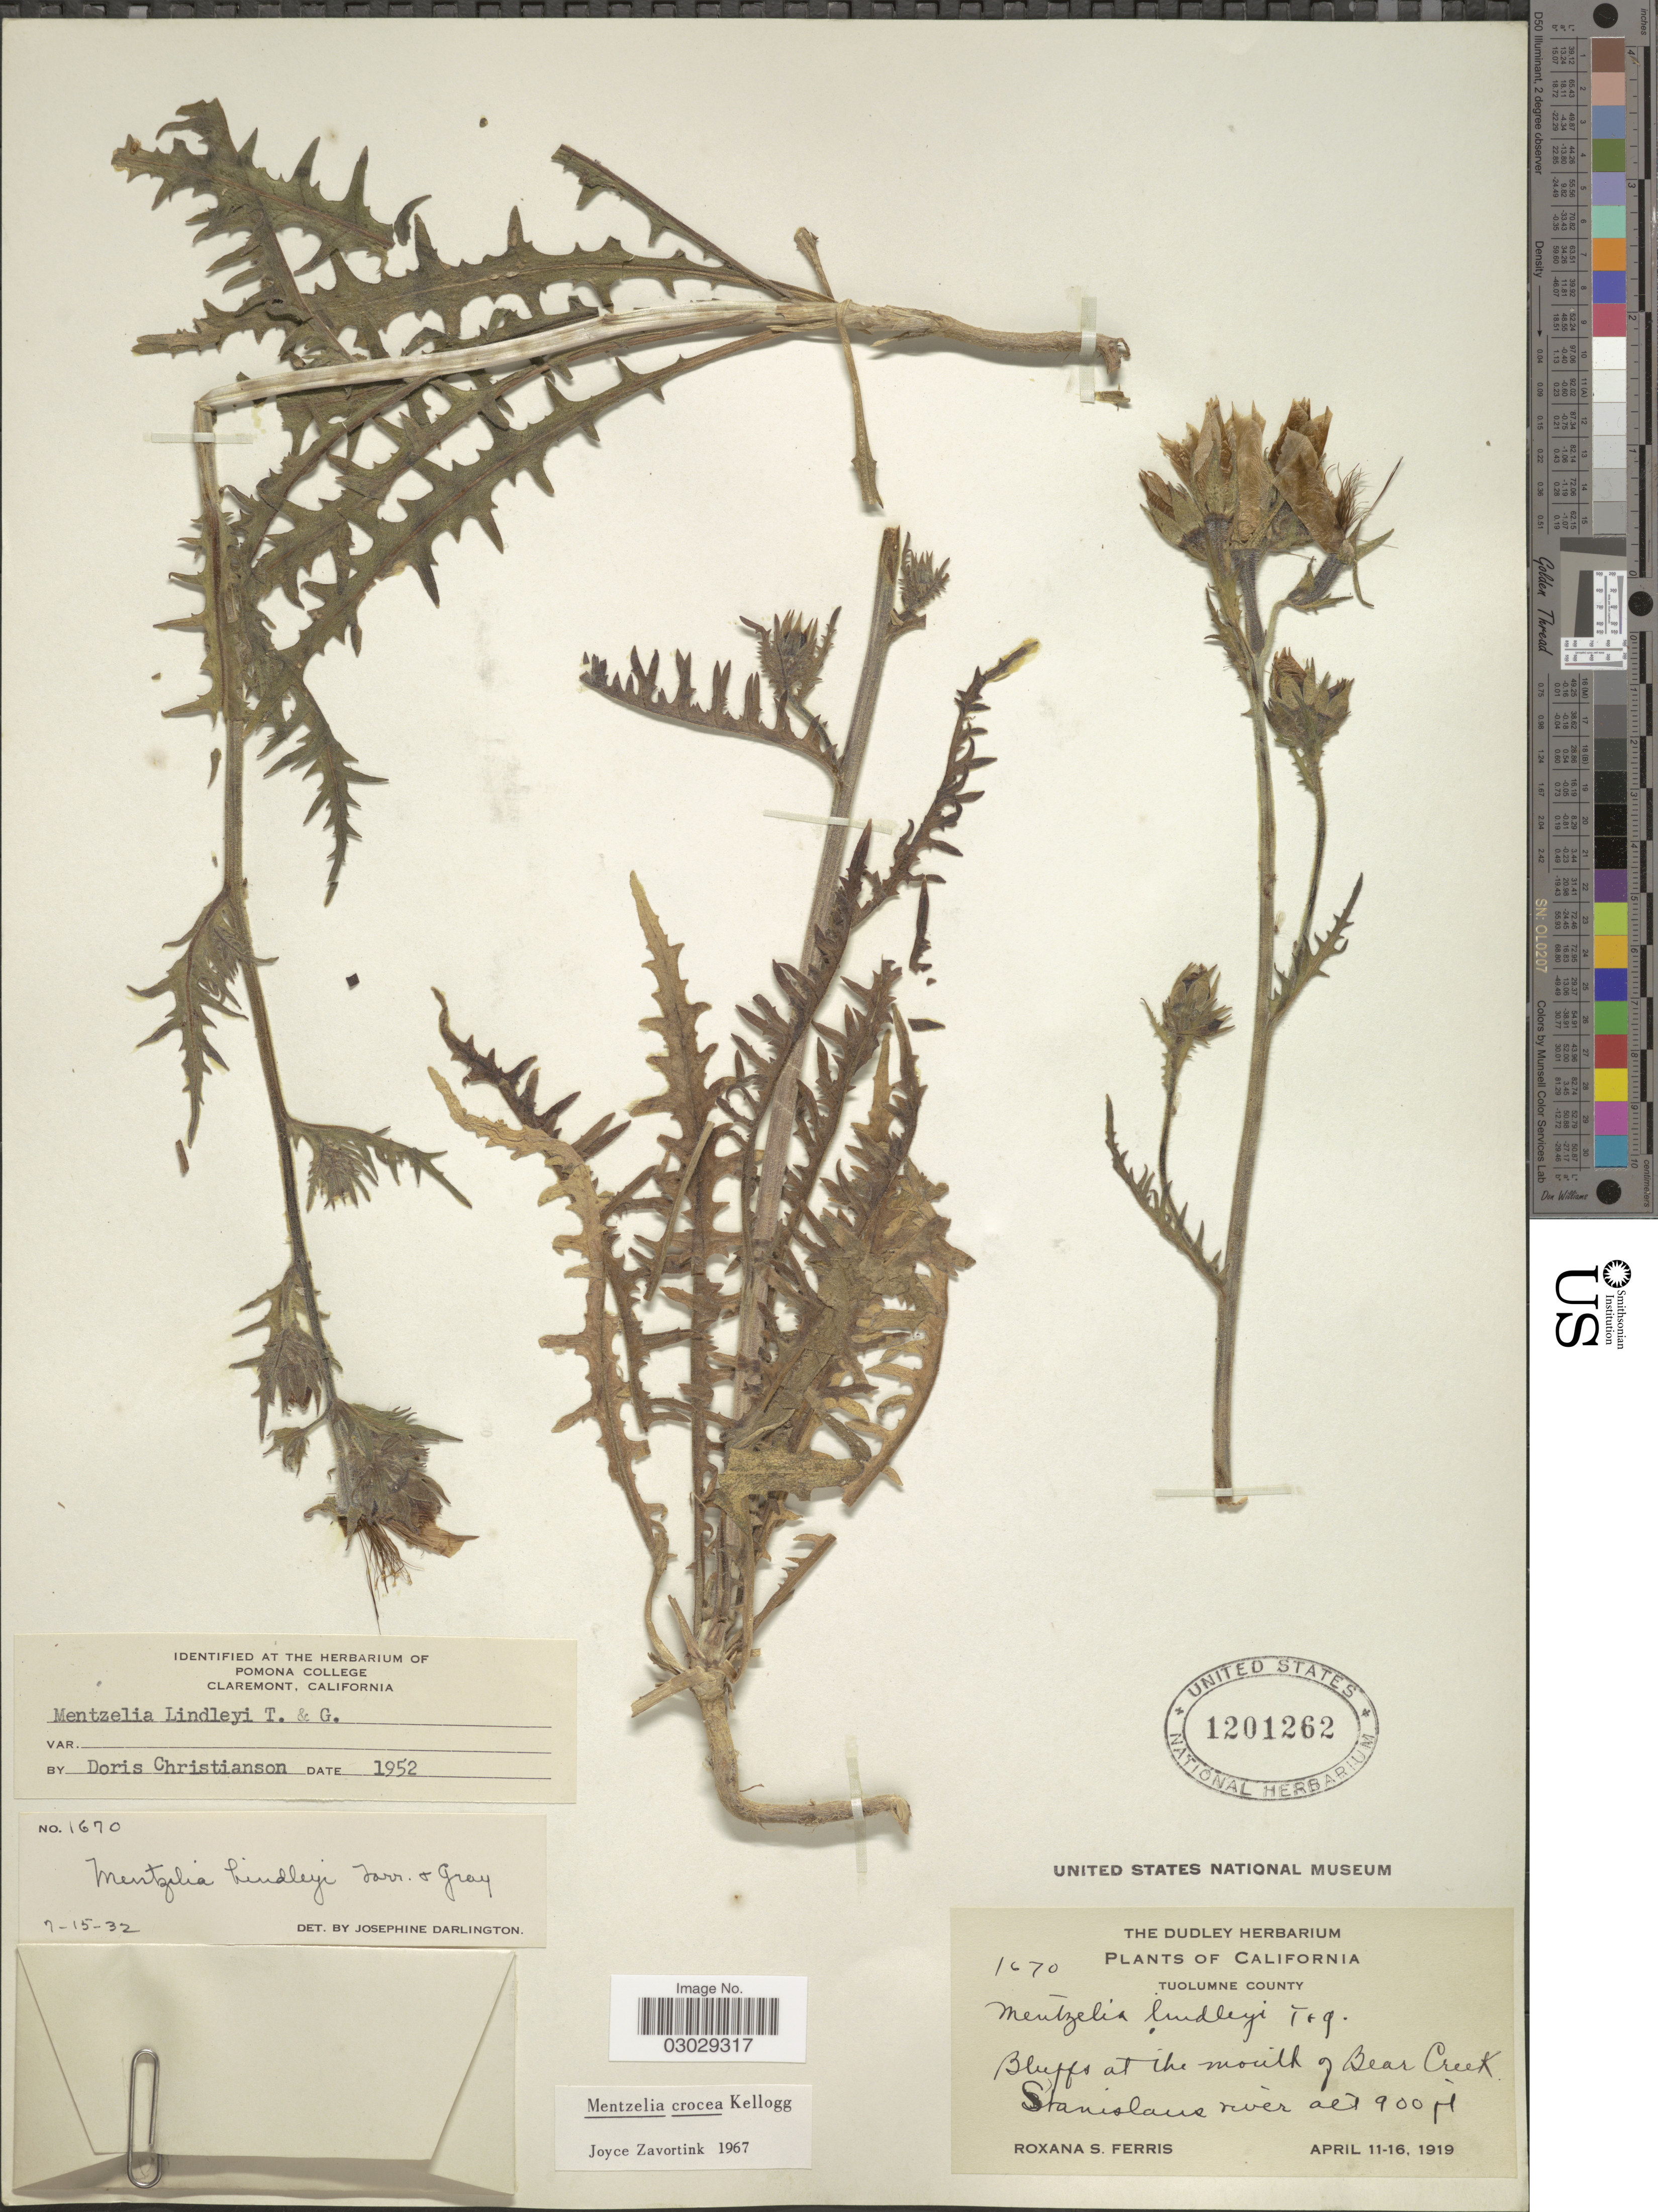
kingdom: Plantae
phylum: Tracheophyta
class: Magnoliopsida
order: Cornales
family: Loasaceae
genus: Mentzelia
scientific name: Mentzelia crocea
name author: Kellogg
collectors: R. S. Ferris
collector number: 1670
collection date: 1919-04-11/1919-04-16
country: United States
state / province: California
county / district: Tuolumne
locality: Tuolumne County. Bluffs at the mouth of Bear Creek. Stanislaus river.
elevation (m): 274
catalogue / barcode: US 1201262